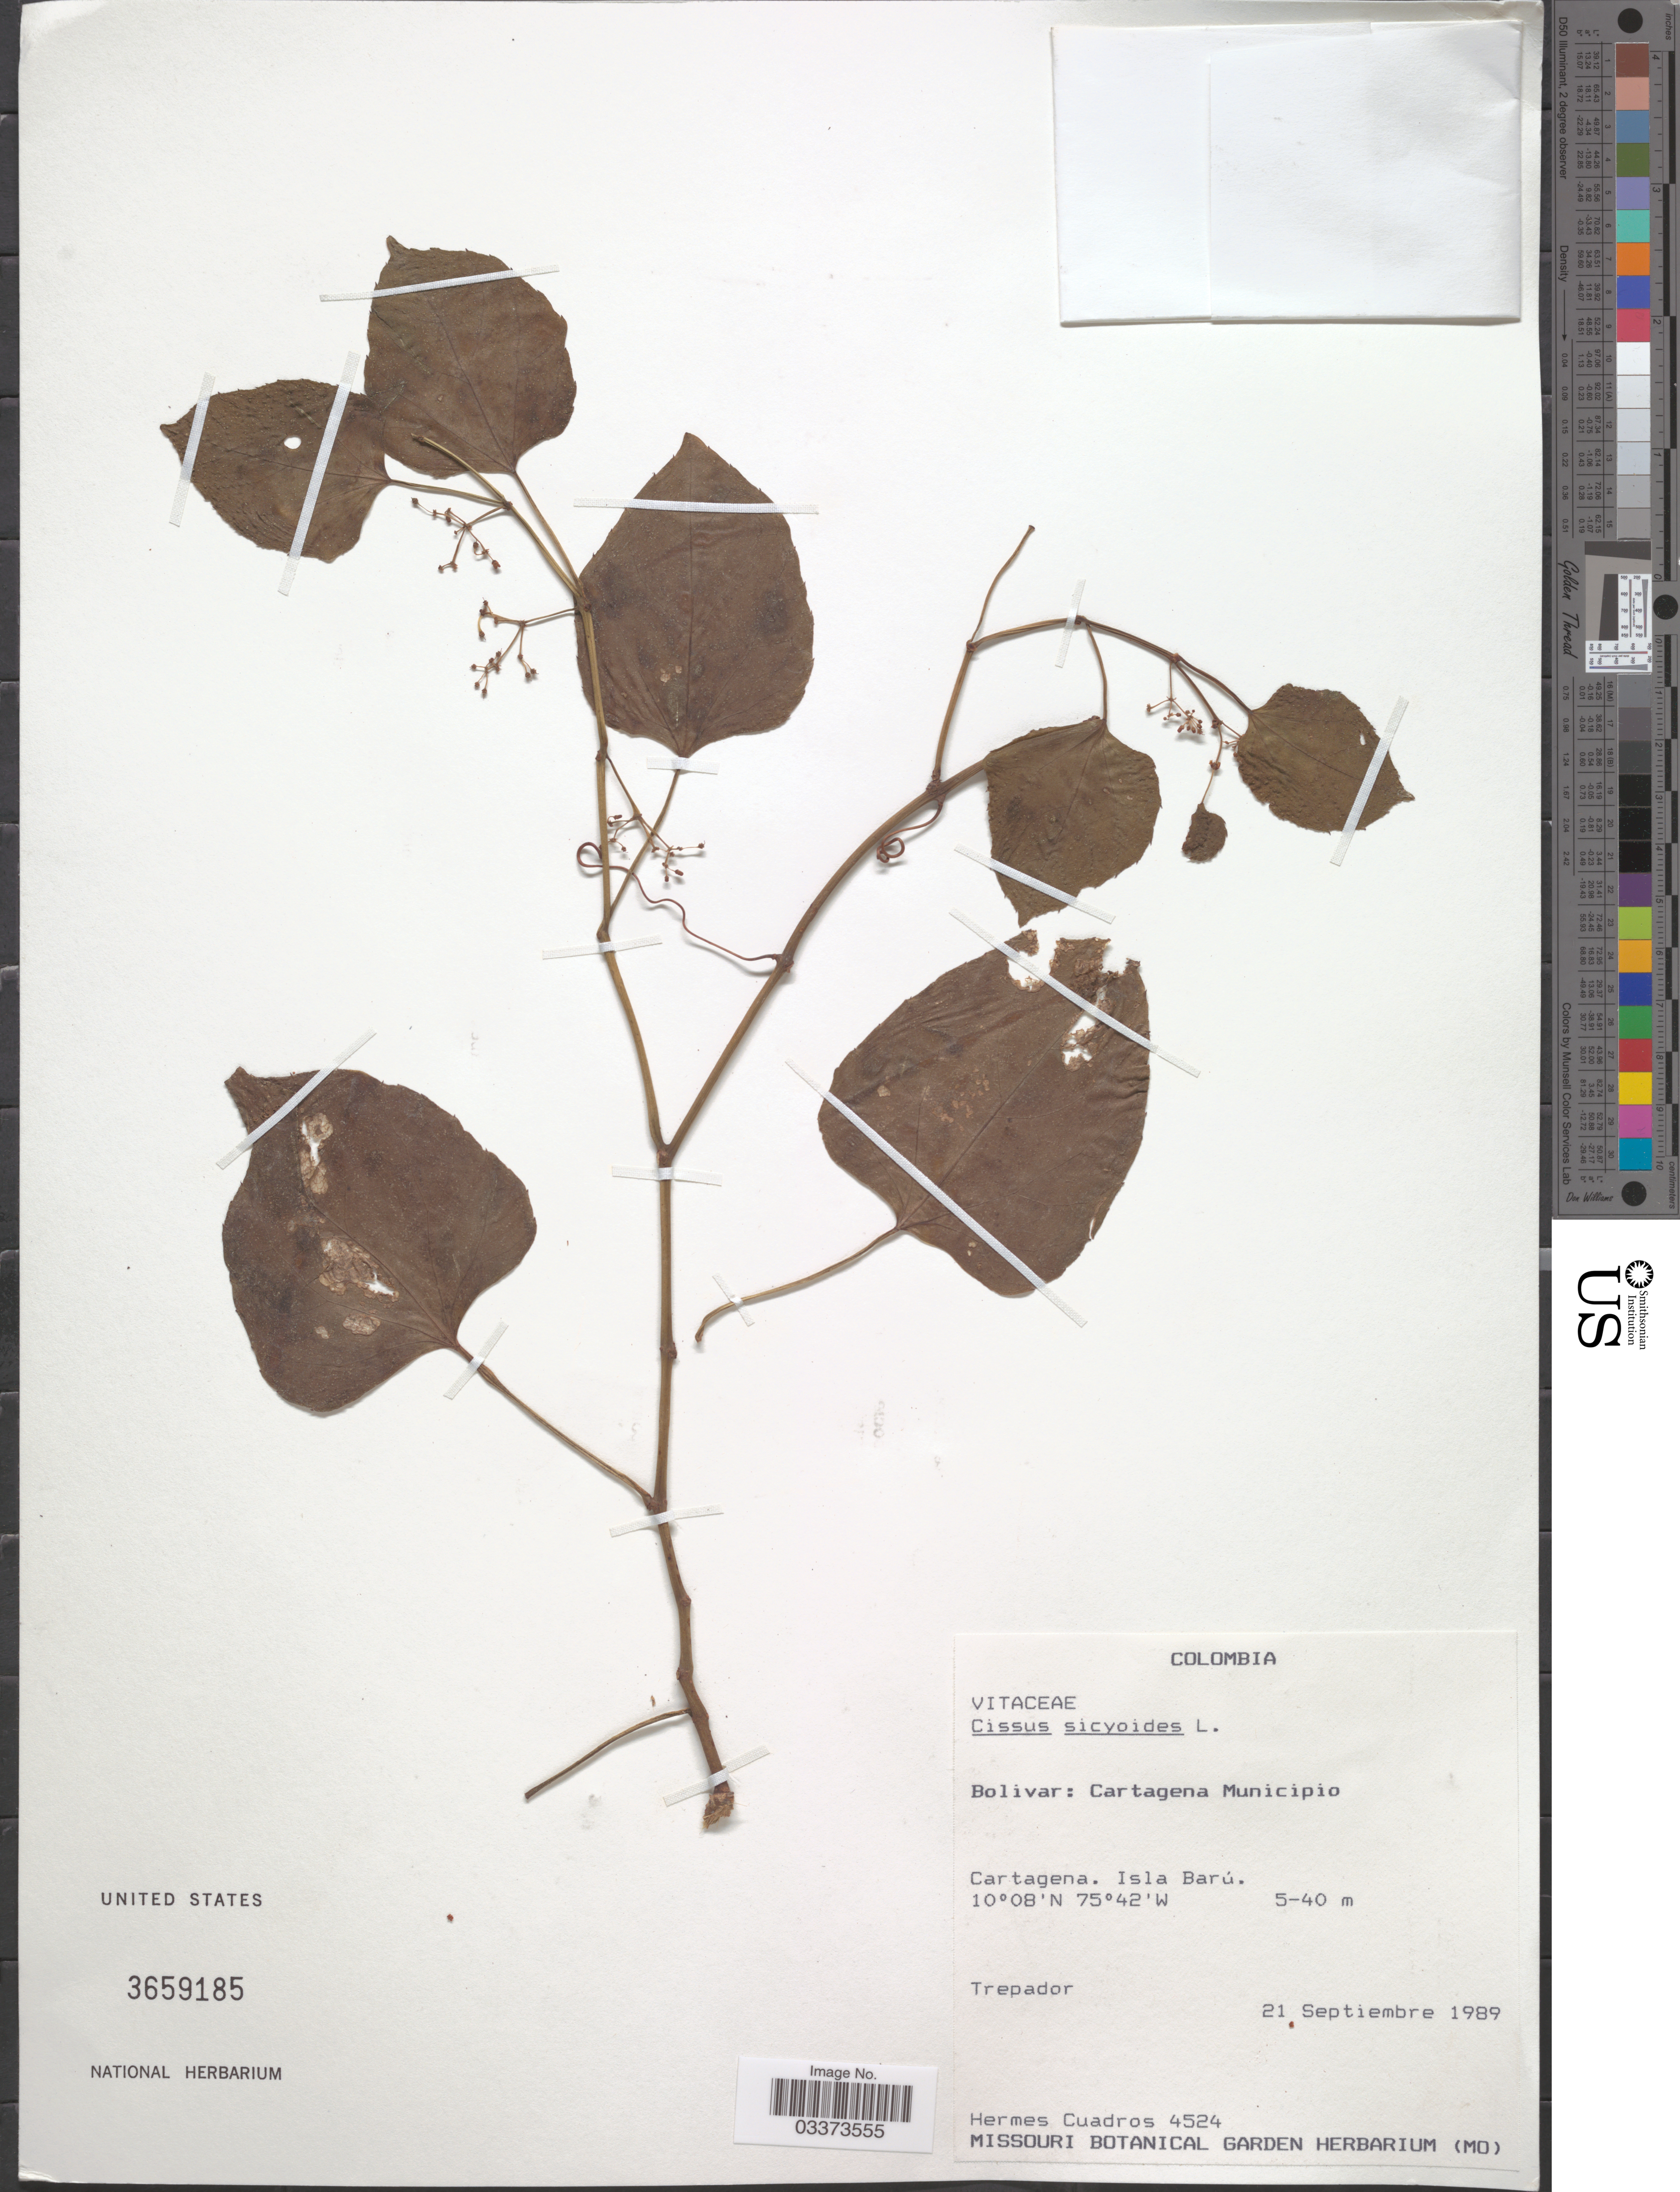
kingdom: Plantae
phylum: Tracheophyta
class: Magnoliopsida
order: Vitales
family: Vitaceae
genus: Cissus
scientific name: Cissus verticillata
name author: (L.) Nicolson & C.E. Jarvis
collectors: H. Cuadros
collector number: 4524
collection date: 1989-09-21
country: Colombia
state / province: Bolívar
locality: Cartagena Municipio. Cartagena. Isla Barú.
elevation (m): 5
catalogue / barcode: US 3659185